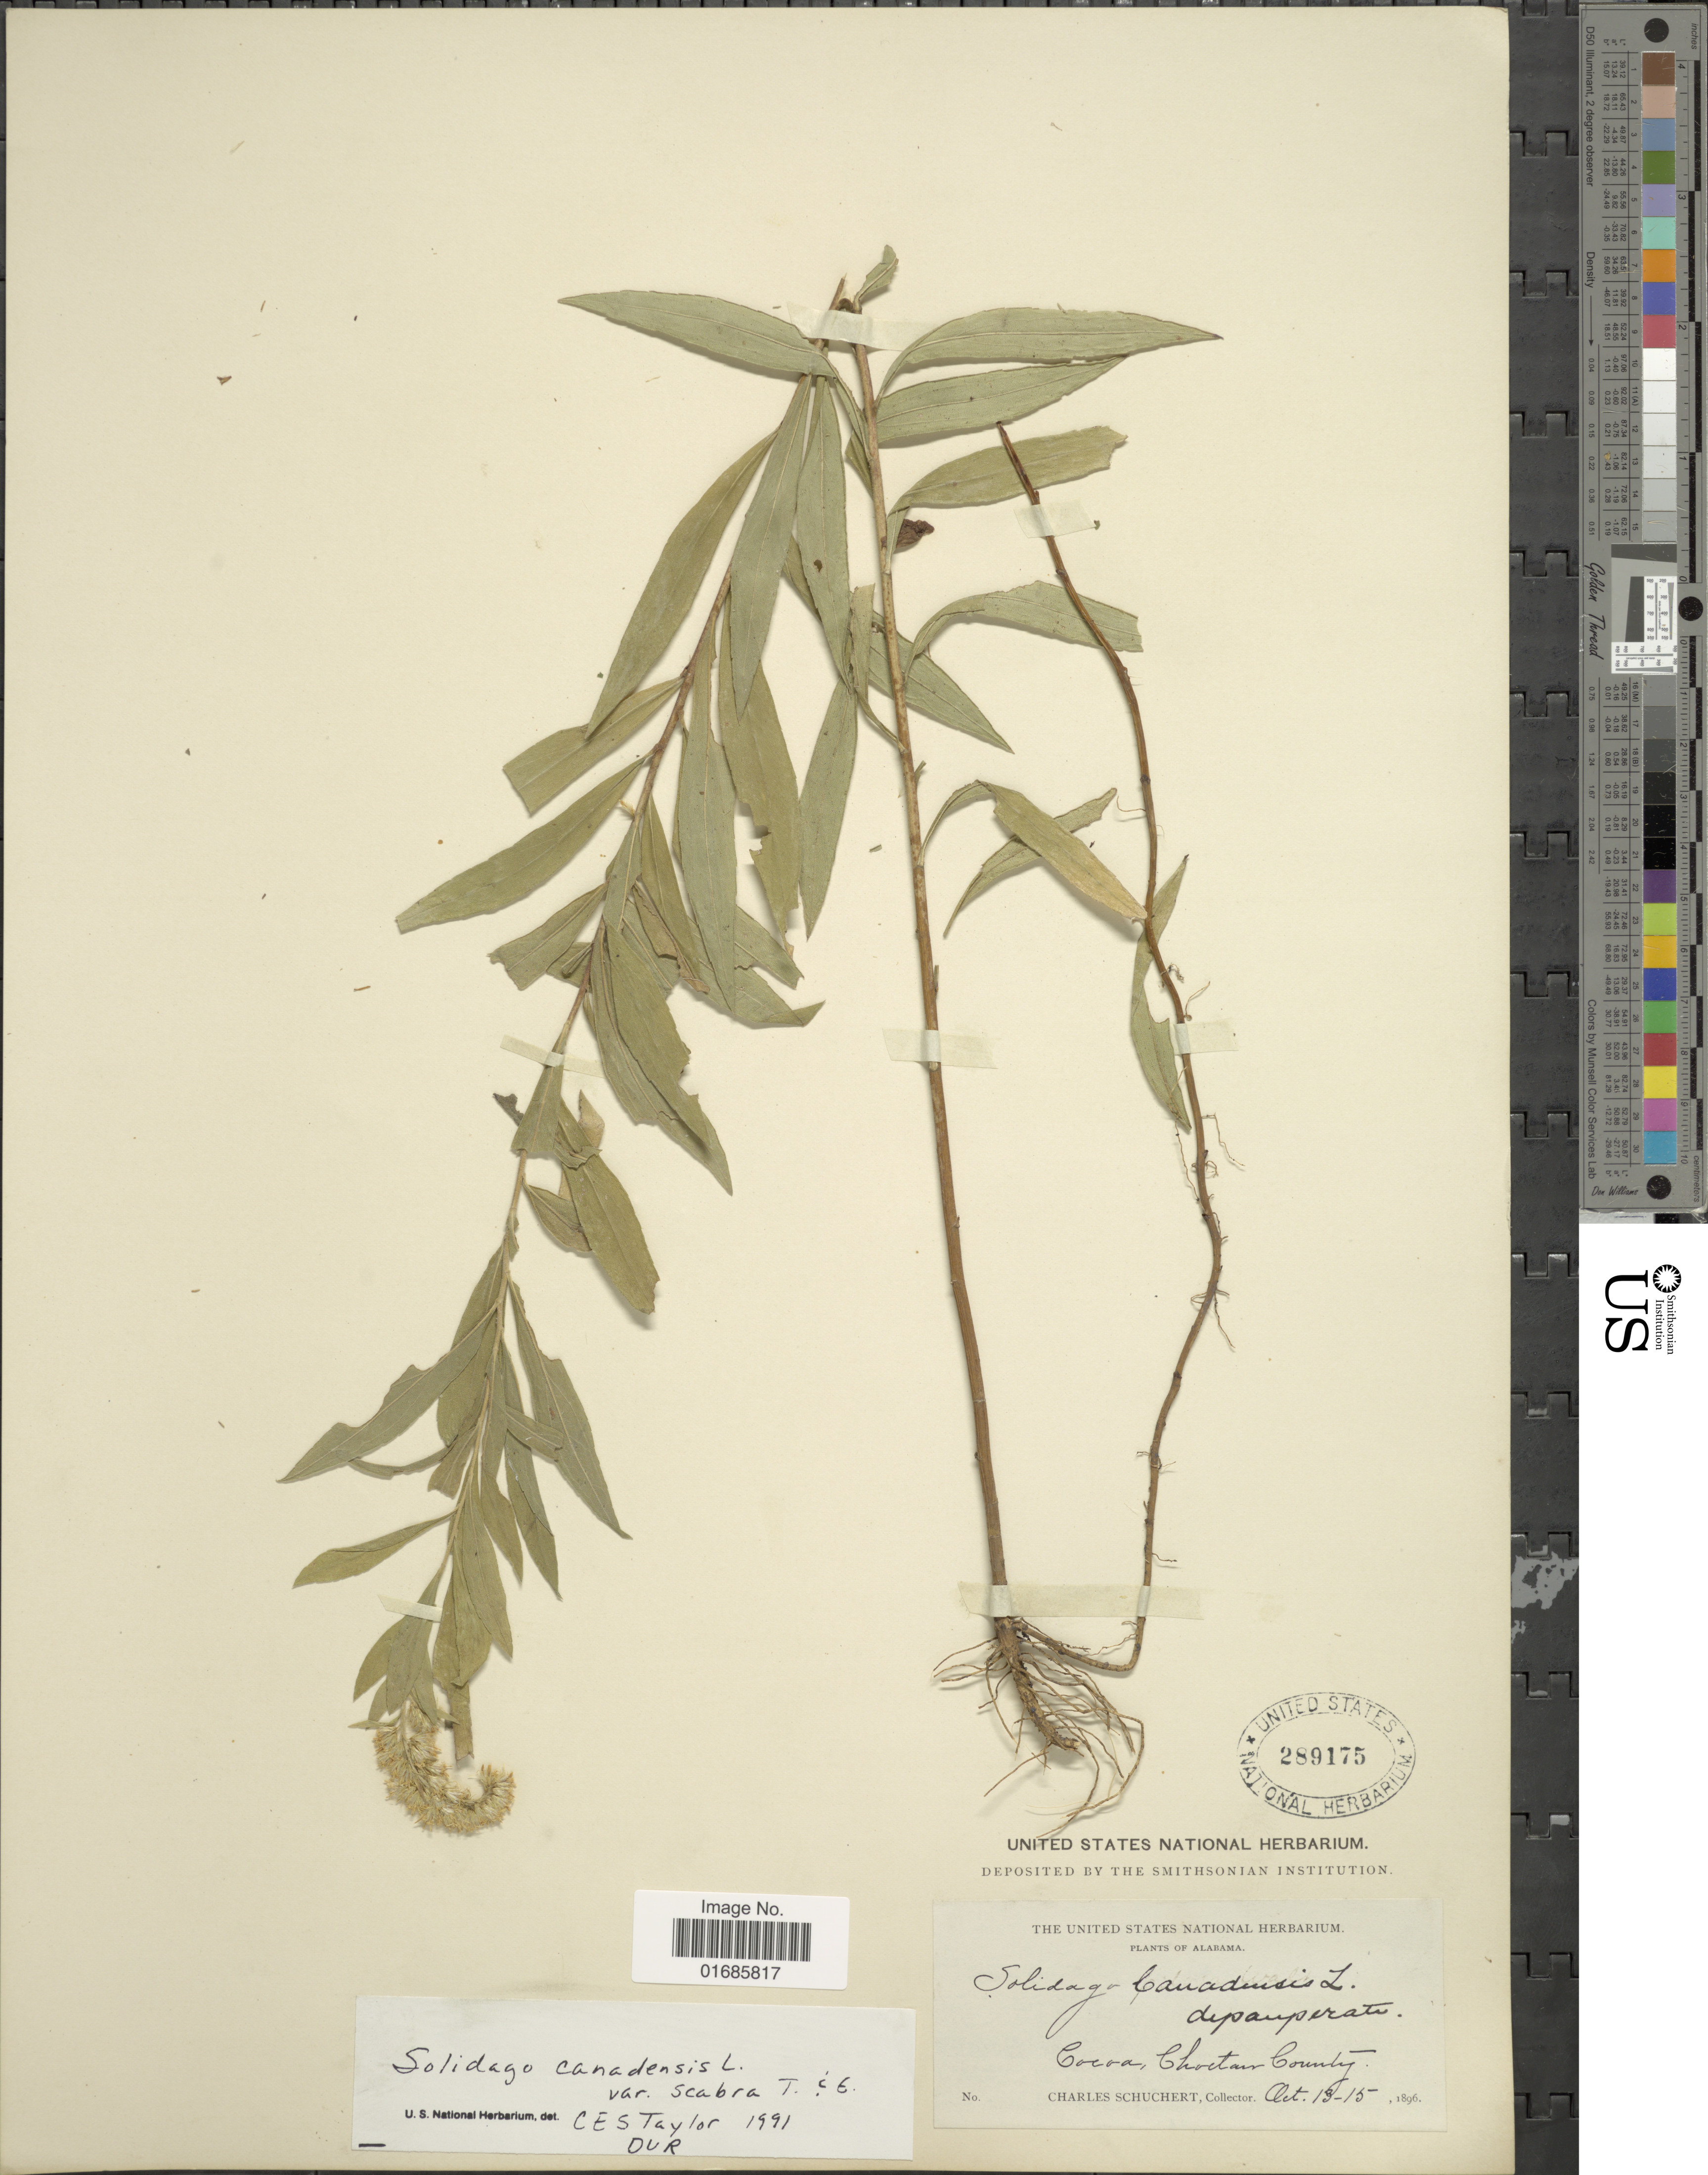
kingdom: Plantae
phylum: Tracheophyta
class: Magnoliopsida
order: Asterales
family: Asteraceae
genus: Solidago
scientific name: Solidago canadensis var. scabra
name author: (Muhl. ex Willd.) Torr. & A. Gray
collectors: C. Schuchert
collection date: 1896-10-13/1896-10-15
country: United States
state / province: Alabama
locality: Cocoa, Choctan County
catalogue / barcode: US 289175